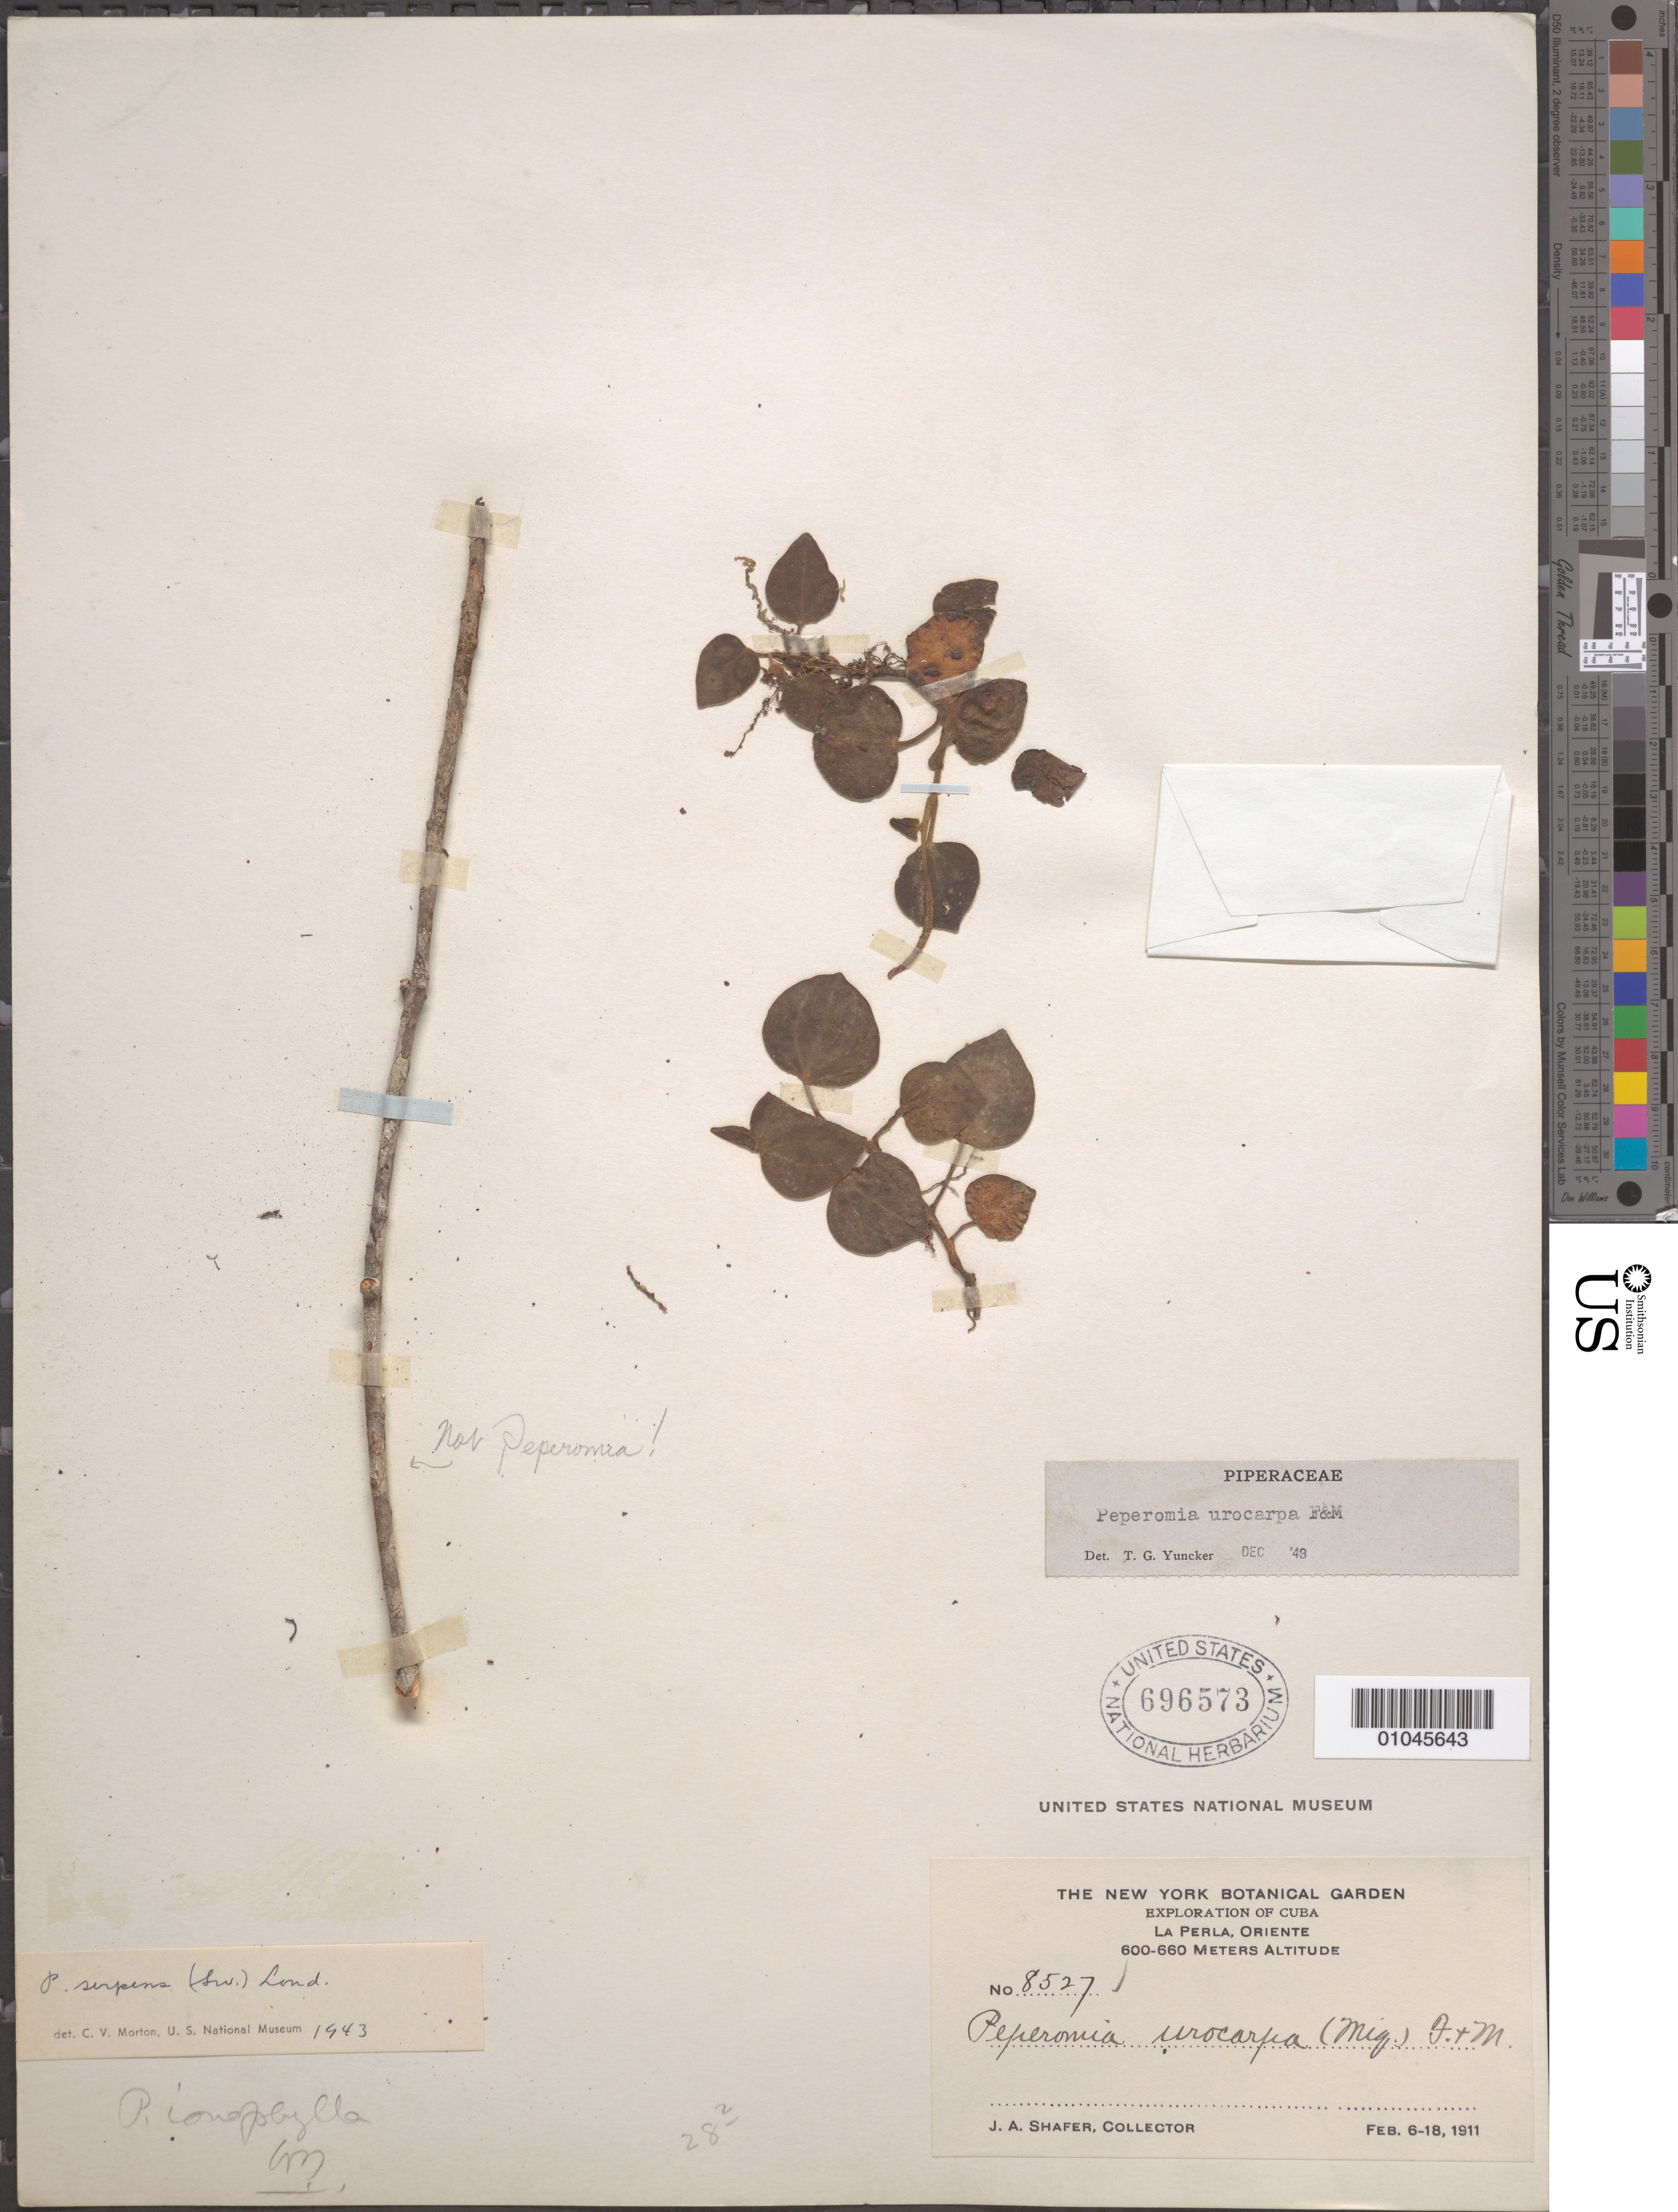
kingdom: Plantae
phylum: Tracheophyta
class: Magnoliopsida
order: Piperales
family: Piperaceae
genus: Peperomia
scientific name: Peperomia urocarpa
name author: Fisch. & C.A. Mey.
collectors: J. A. Shafer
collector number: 8527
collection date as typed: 06 Feb 1911 to 18 Feb 1911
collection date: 1911-02-06/1911-02-18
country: Cuba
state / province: Oriente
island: Cuba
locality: La Perla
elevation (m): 600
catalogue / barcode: US 696573